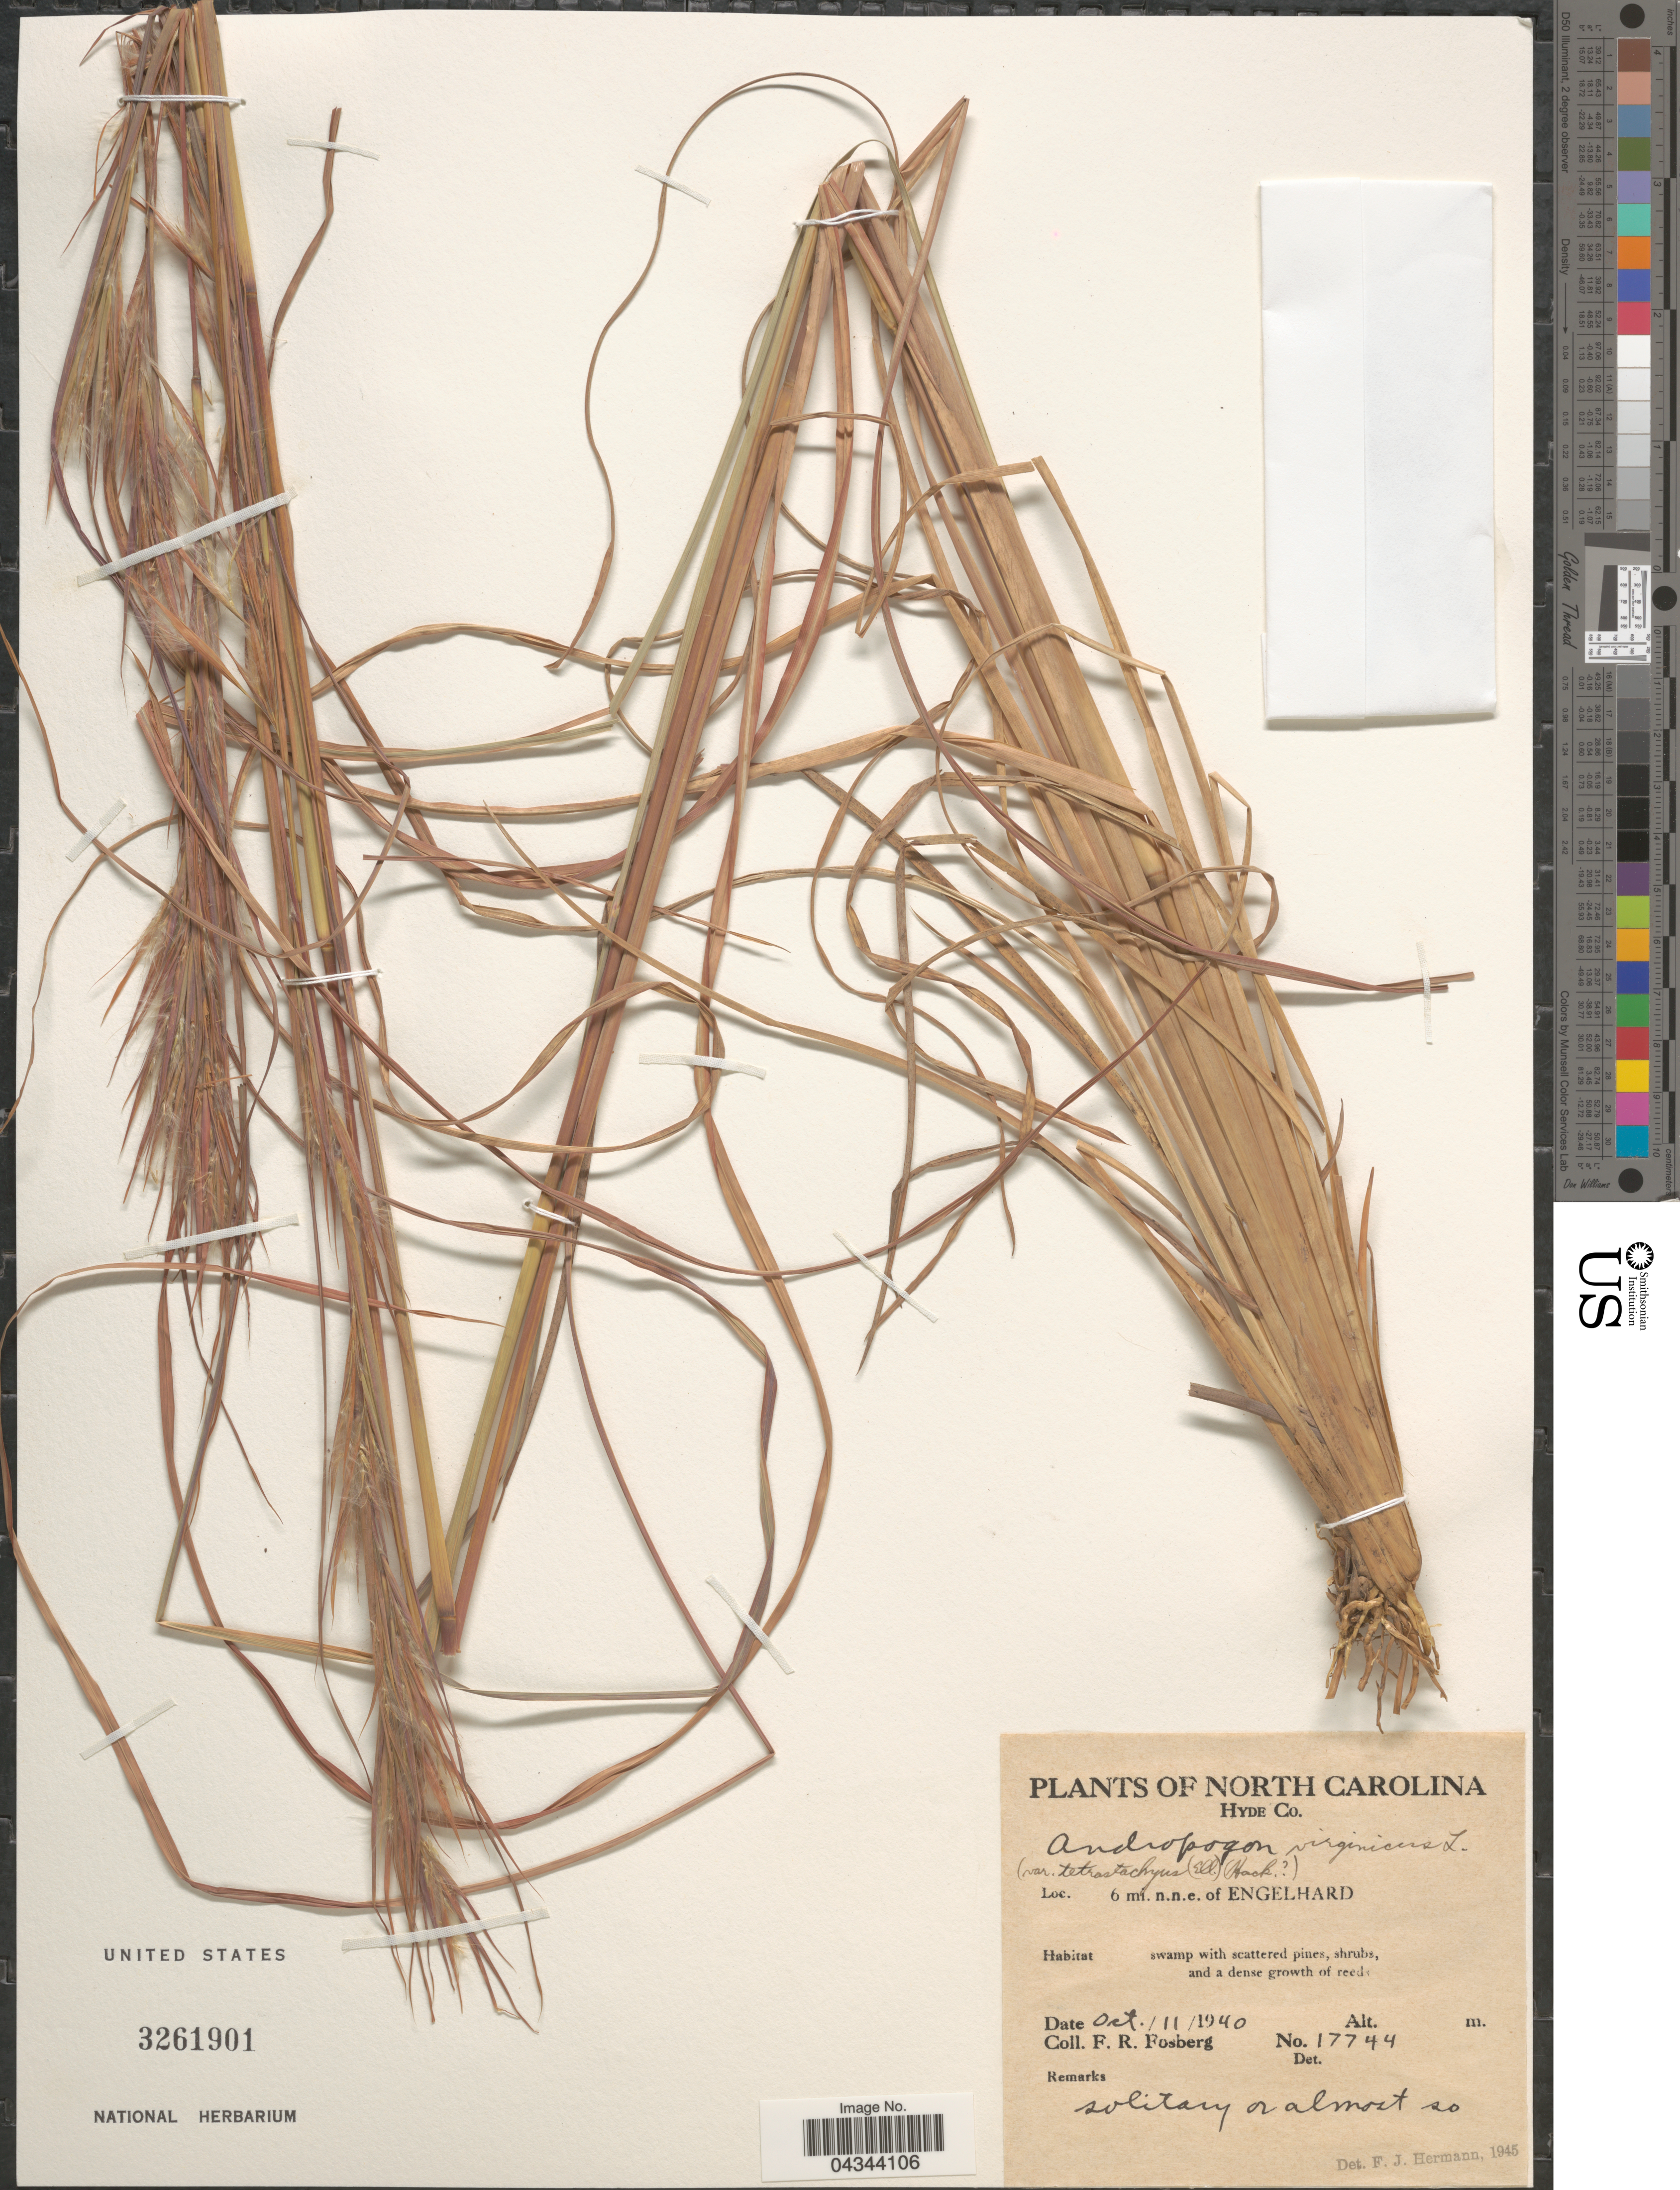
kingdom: Plantae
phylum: Tracheophyta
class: Liliopsida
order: Poales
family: Poaceae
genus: Andropogon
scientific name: Andropogon virginicus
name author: L.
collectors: F. R. Fosberg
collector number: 17744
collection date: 1940-10-11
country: United States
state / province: North Carolina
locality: Hyde Co. 6 mi. n.n.e. of Engelhard.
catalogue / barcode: US 3261901